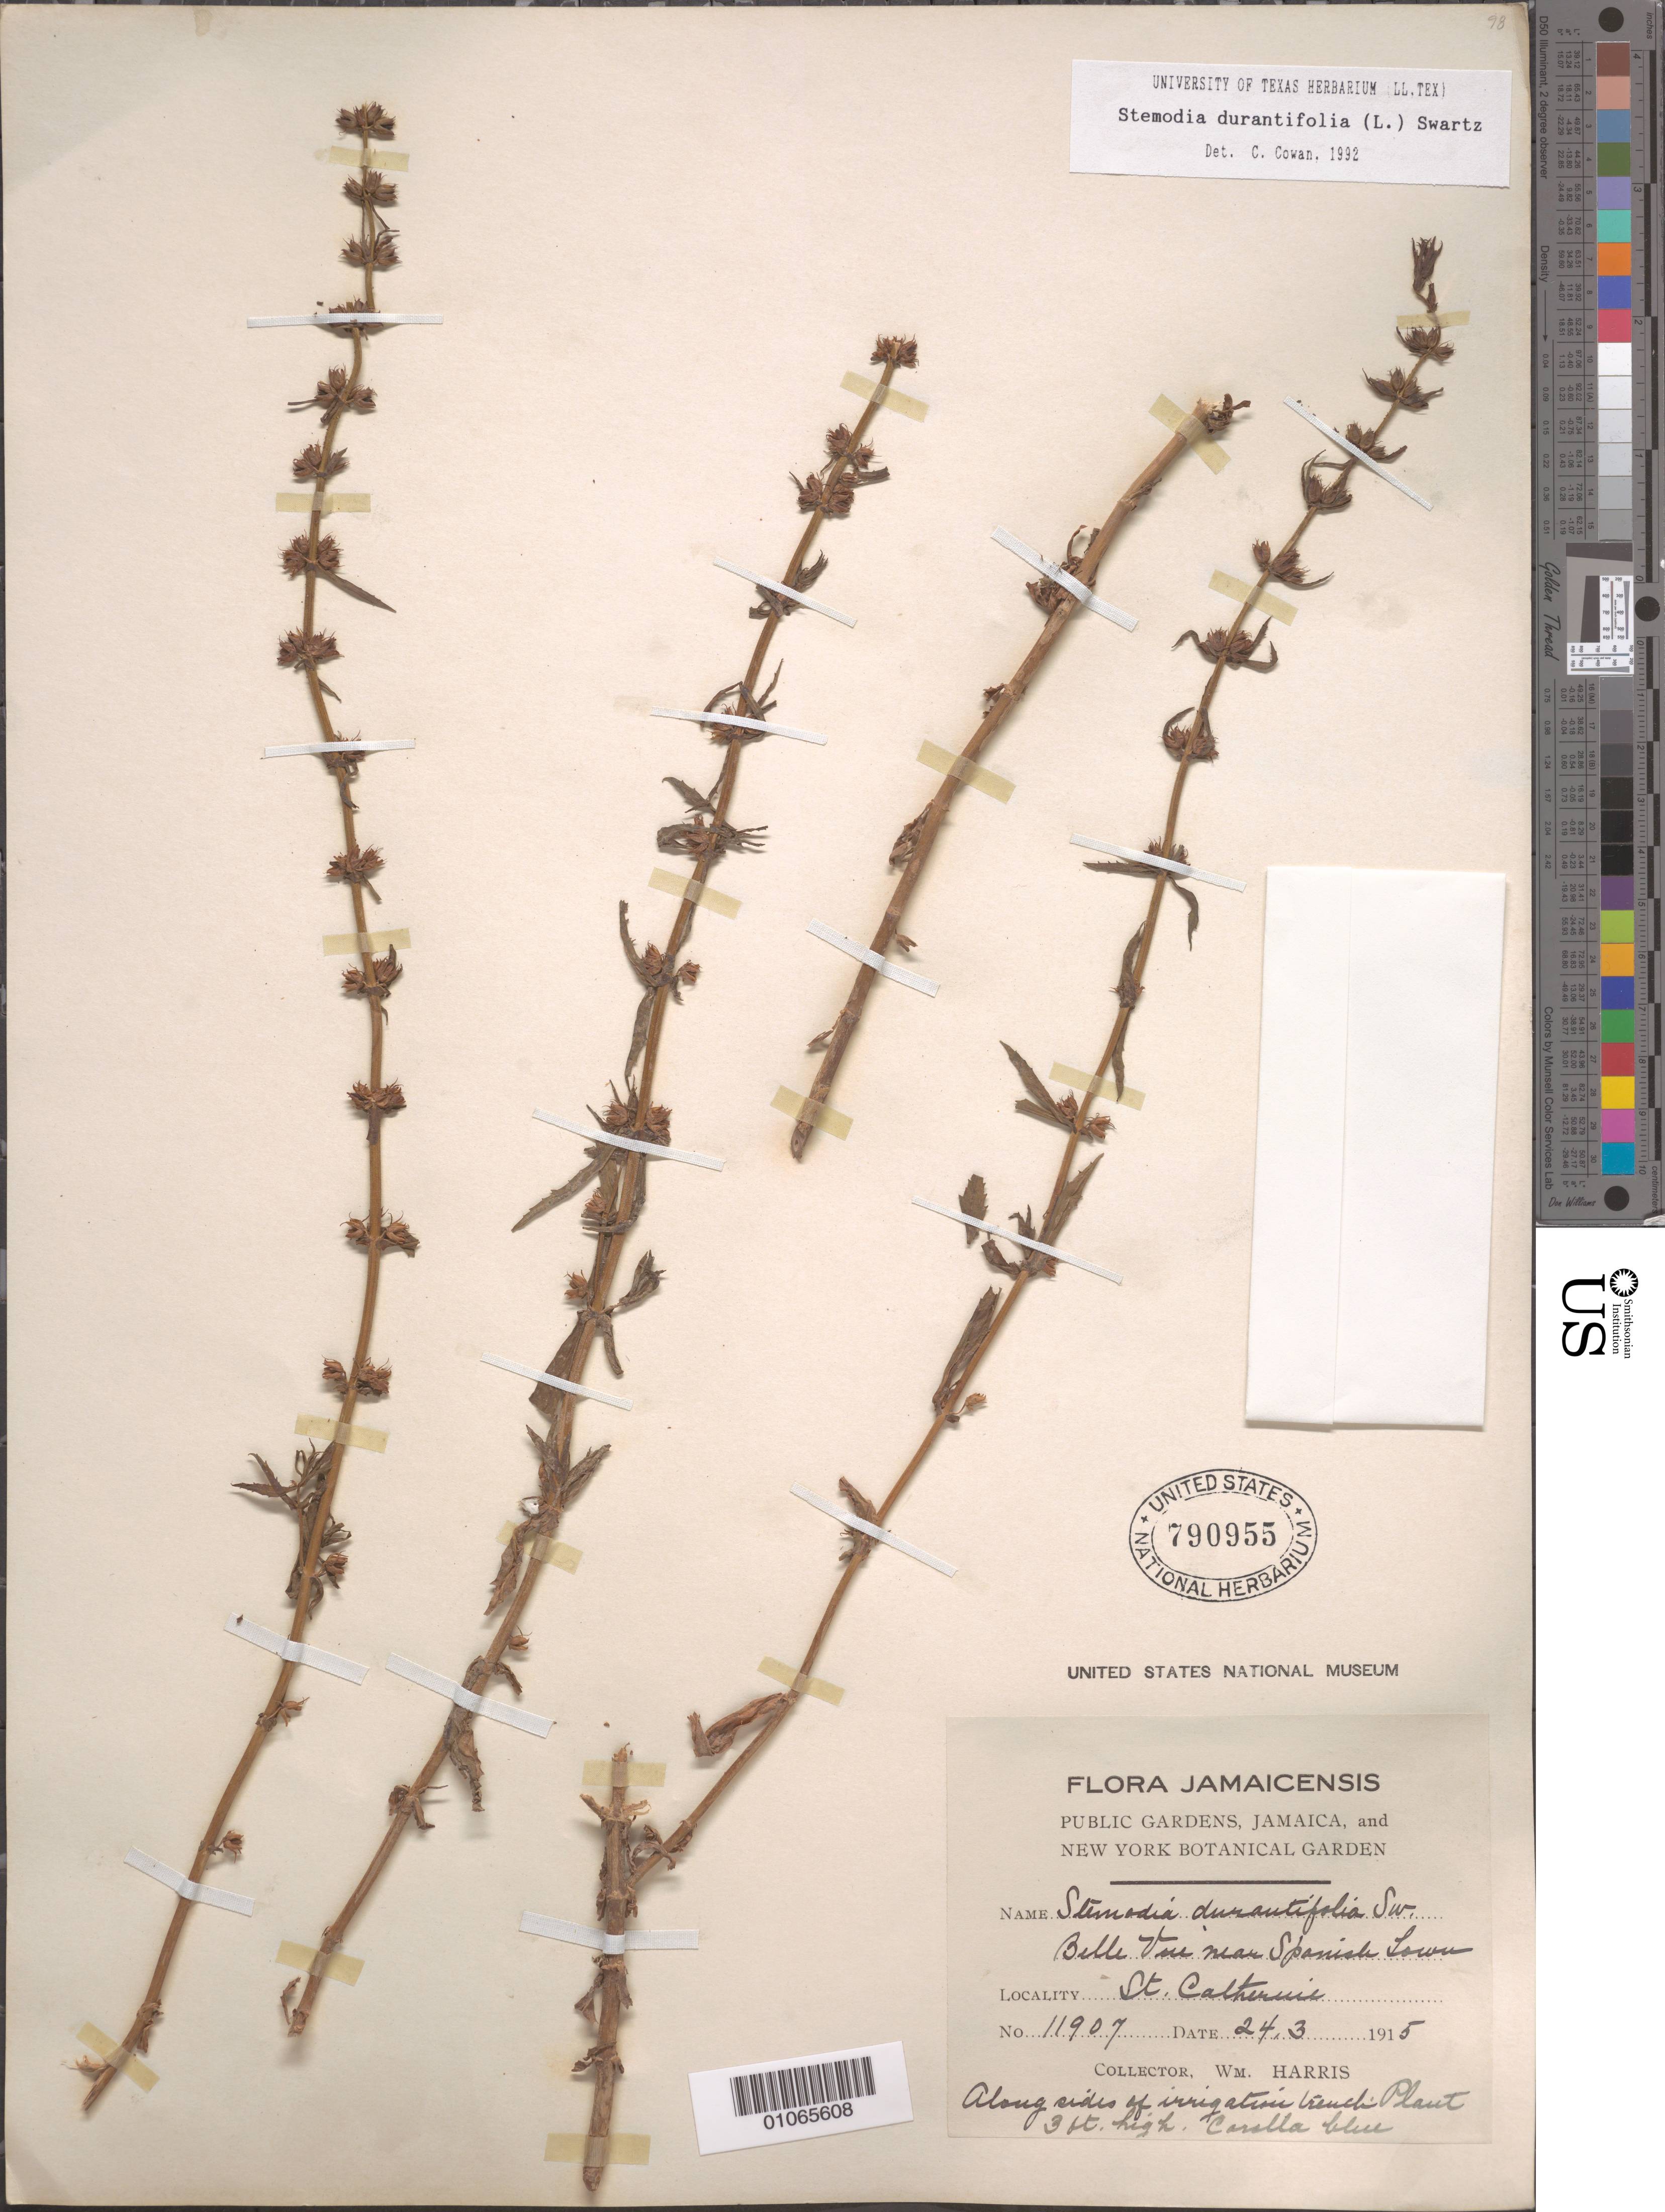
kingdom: Plantae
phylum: Tracheophyta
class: Magnoliopsida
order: Lamiales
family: Plantaginaceae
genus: Stemodia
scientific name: Stemodia durantifolia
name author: (L.) Sw.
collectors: W. Harris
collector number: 11907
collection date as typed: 24 Mar 1915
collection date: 1915-03-24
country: Jamaica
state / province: Saint Catherine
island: Jamaica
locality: Belle Vue near Spanish Lawn. Along sides of irrigation ditch.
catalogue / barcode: US 790955